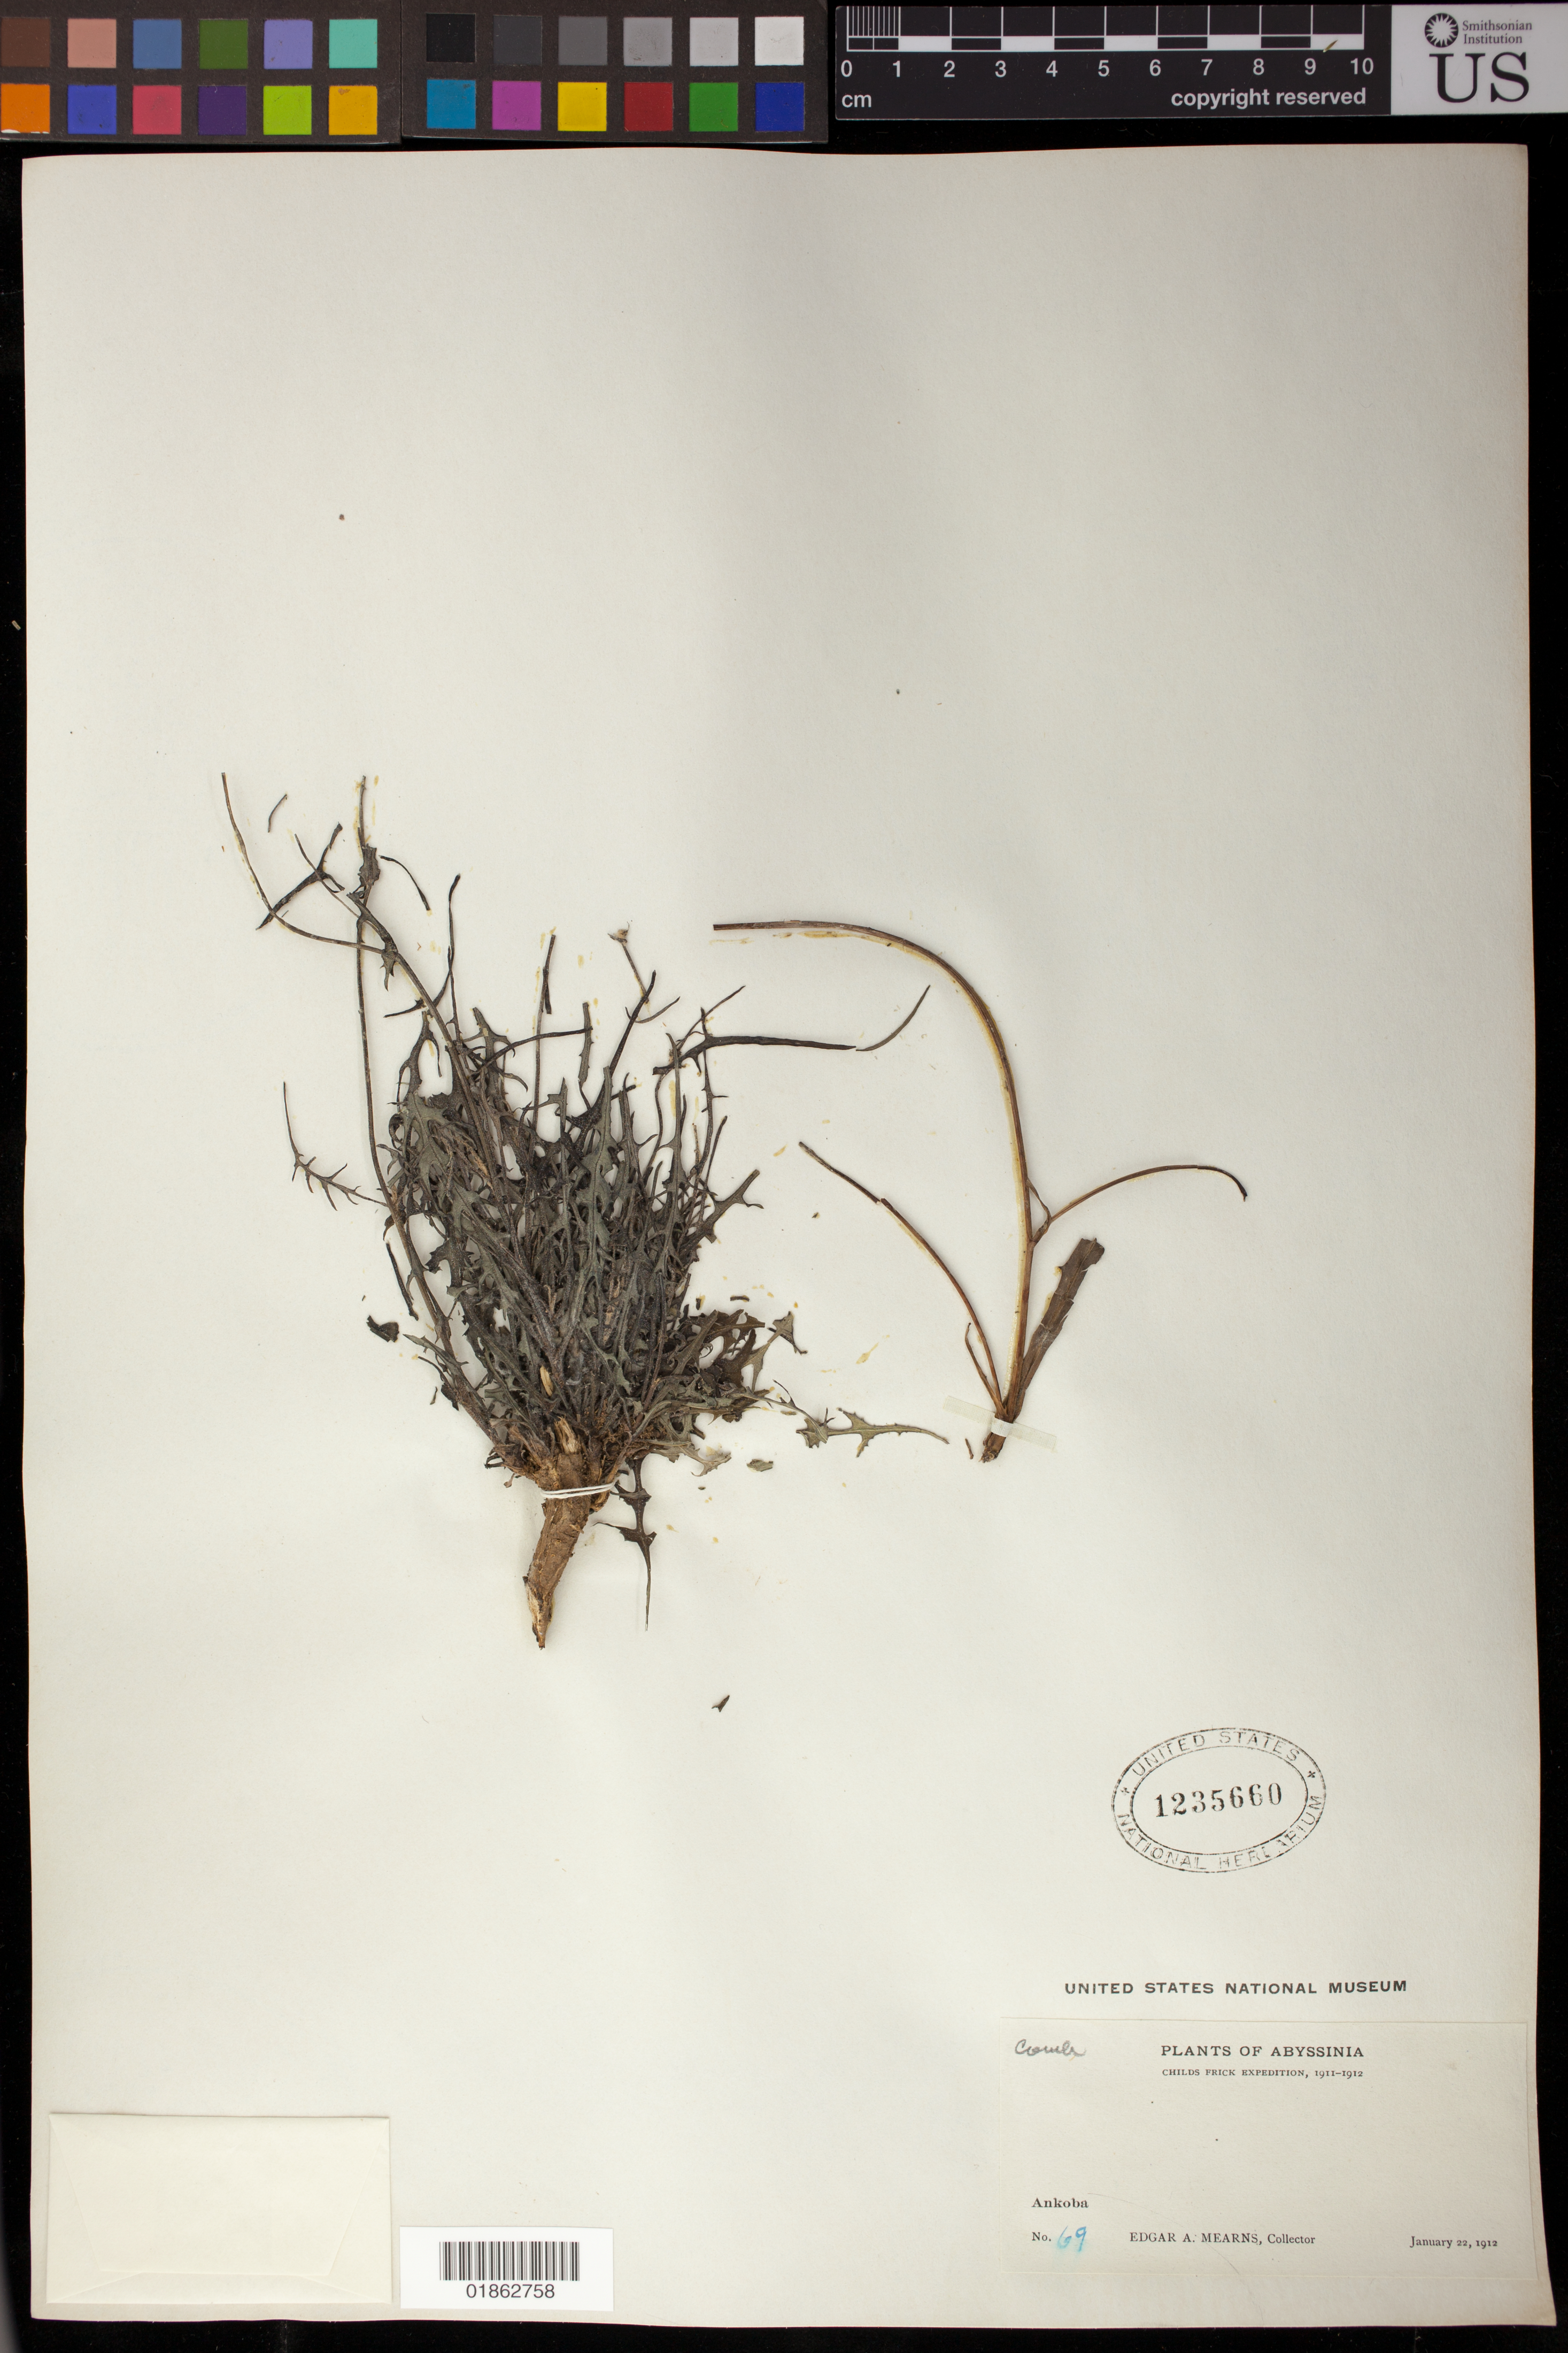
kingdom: Plantae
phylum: Tracheophyta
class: Magnoliopsida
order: Asterales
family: Asteraceae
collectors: E. A. Mearns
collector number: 69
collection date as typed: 22 Jan 1912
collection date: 1912-01-22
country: Ethiopia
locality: Ankoba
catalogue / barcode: US 1235660